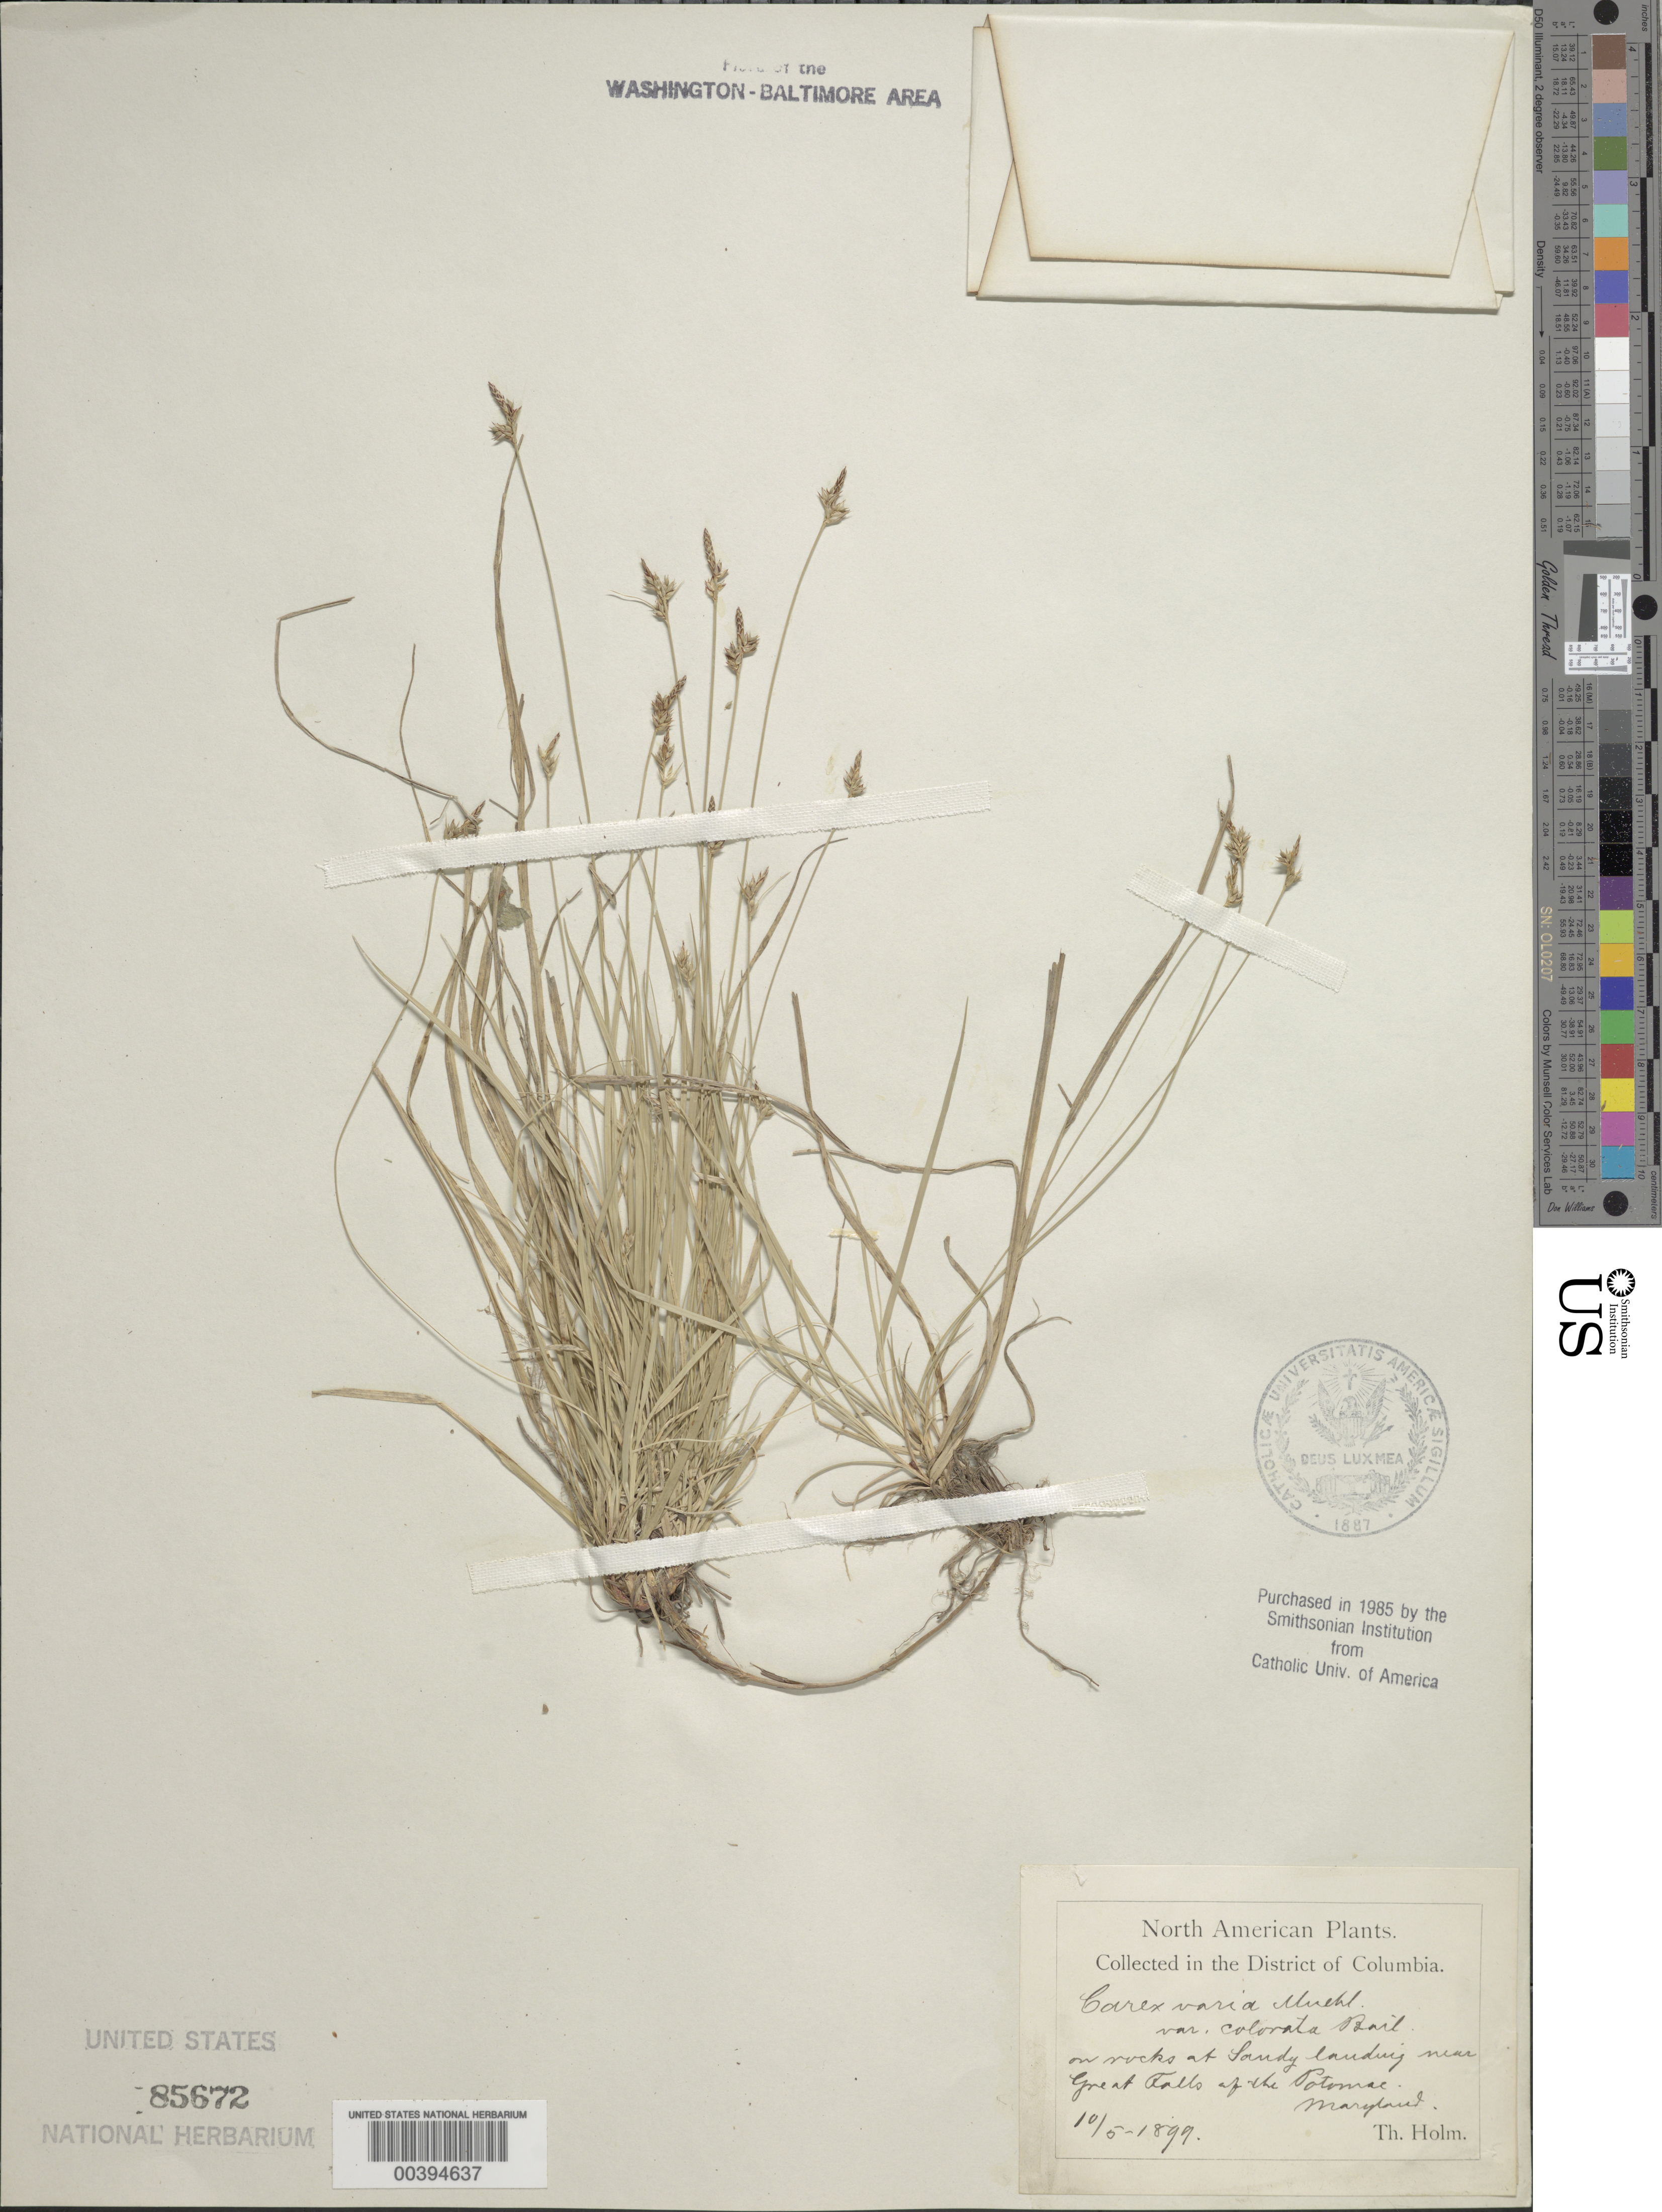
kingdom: Plantae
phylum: Tracheophyta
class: Liliopsida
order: Poales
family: Cyperaceae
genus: Carex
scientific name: Carex albicans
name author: Willd. ex Spreng.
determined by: Shetler, Stanwyn G., (US), NMNH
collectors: T. Holm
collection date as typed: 10 May 1899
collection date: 1899-05-10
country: United States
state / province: Maryland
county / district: Montgomery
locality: Sandy Landing Great Falls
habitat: Rocks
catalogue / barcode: US 85672